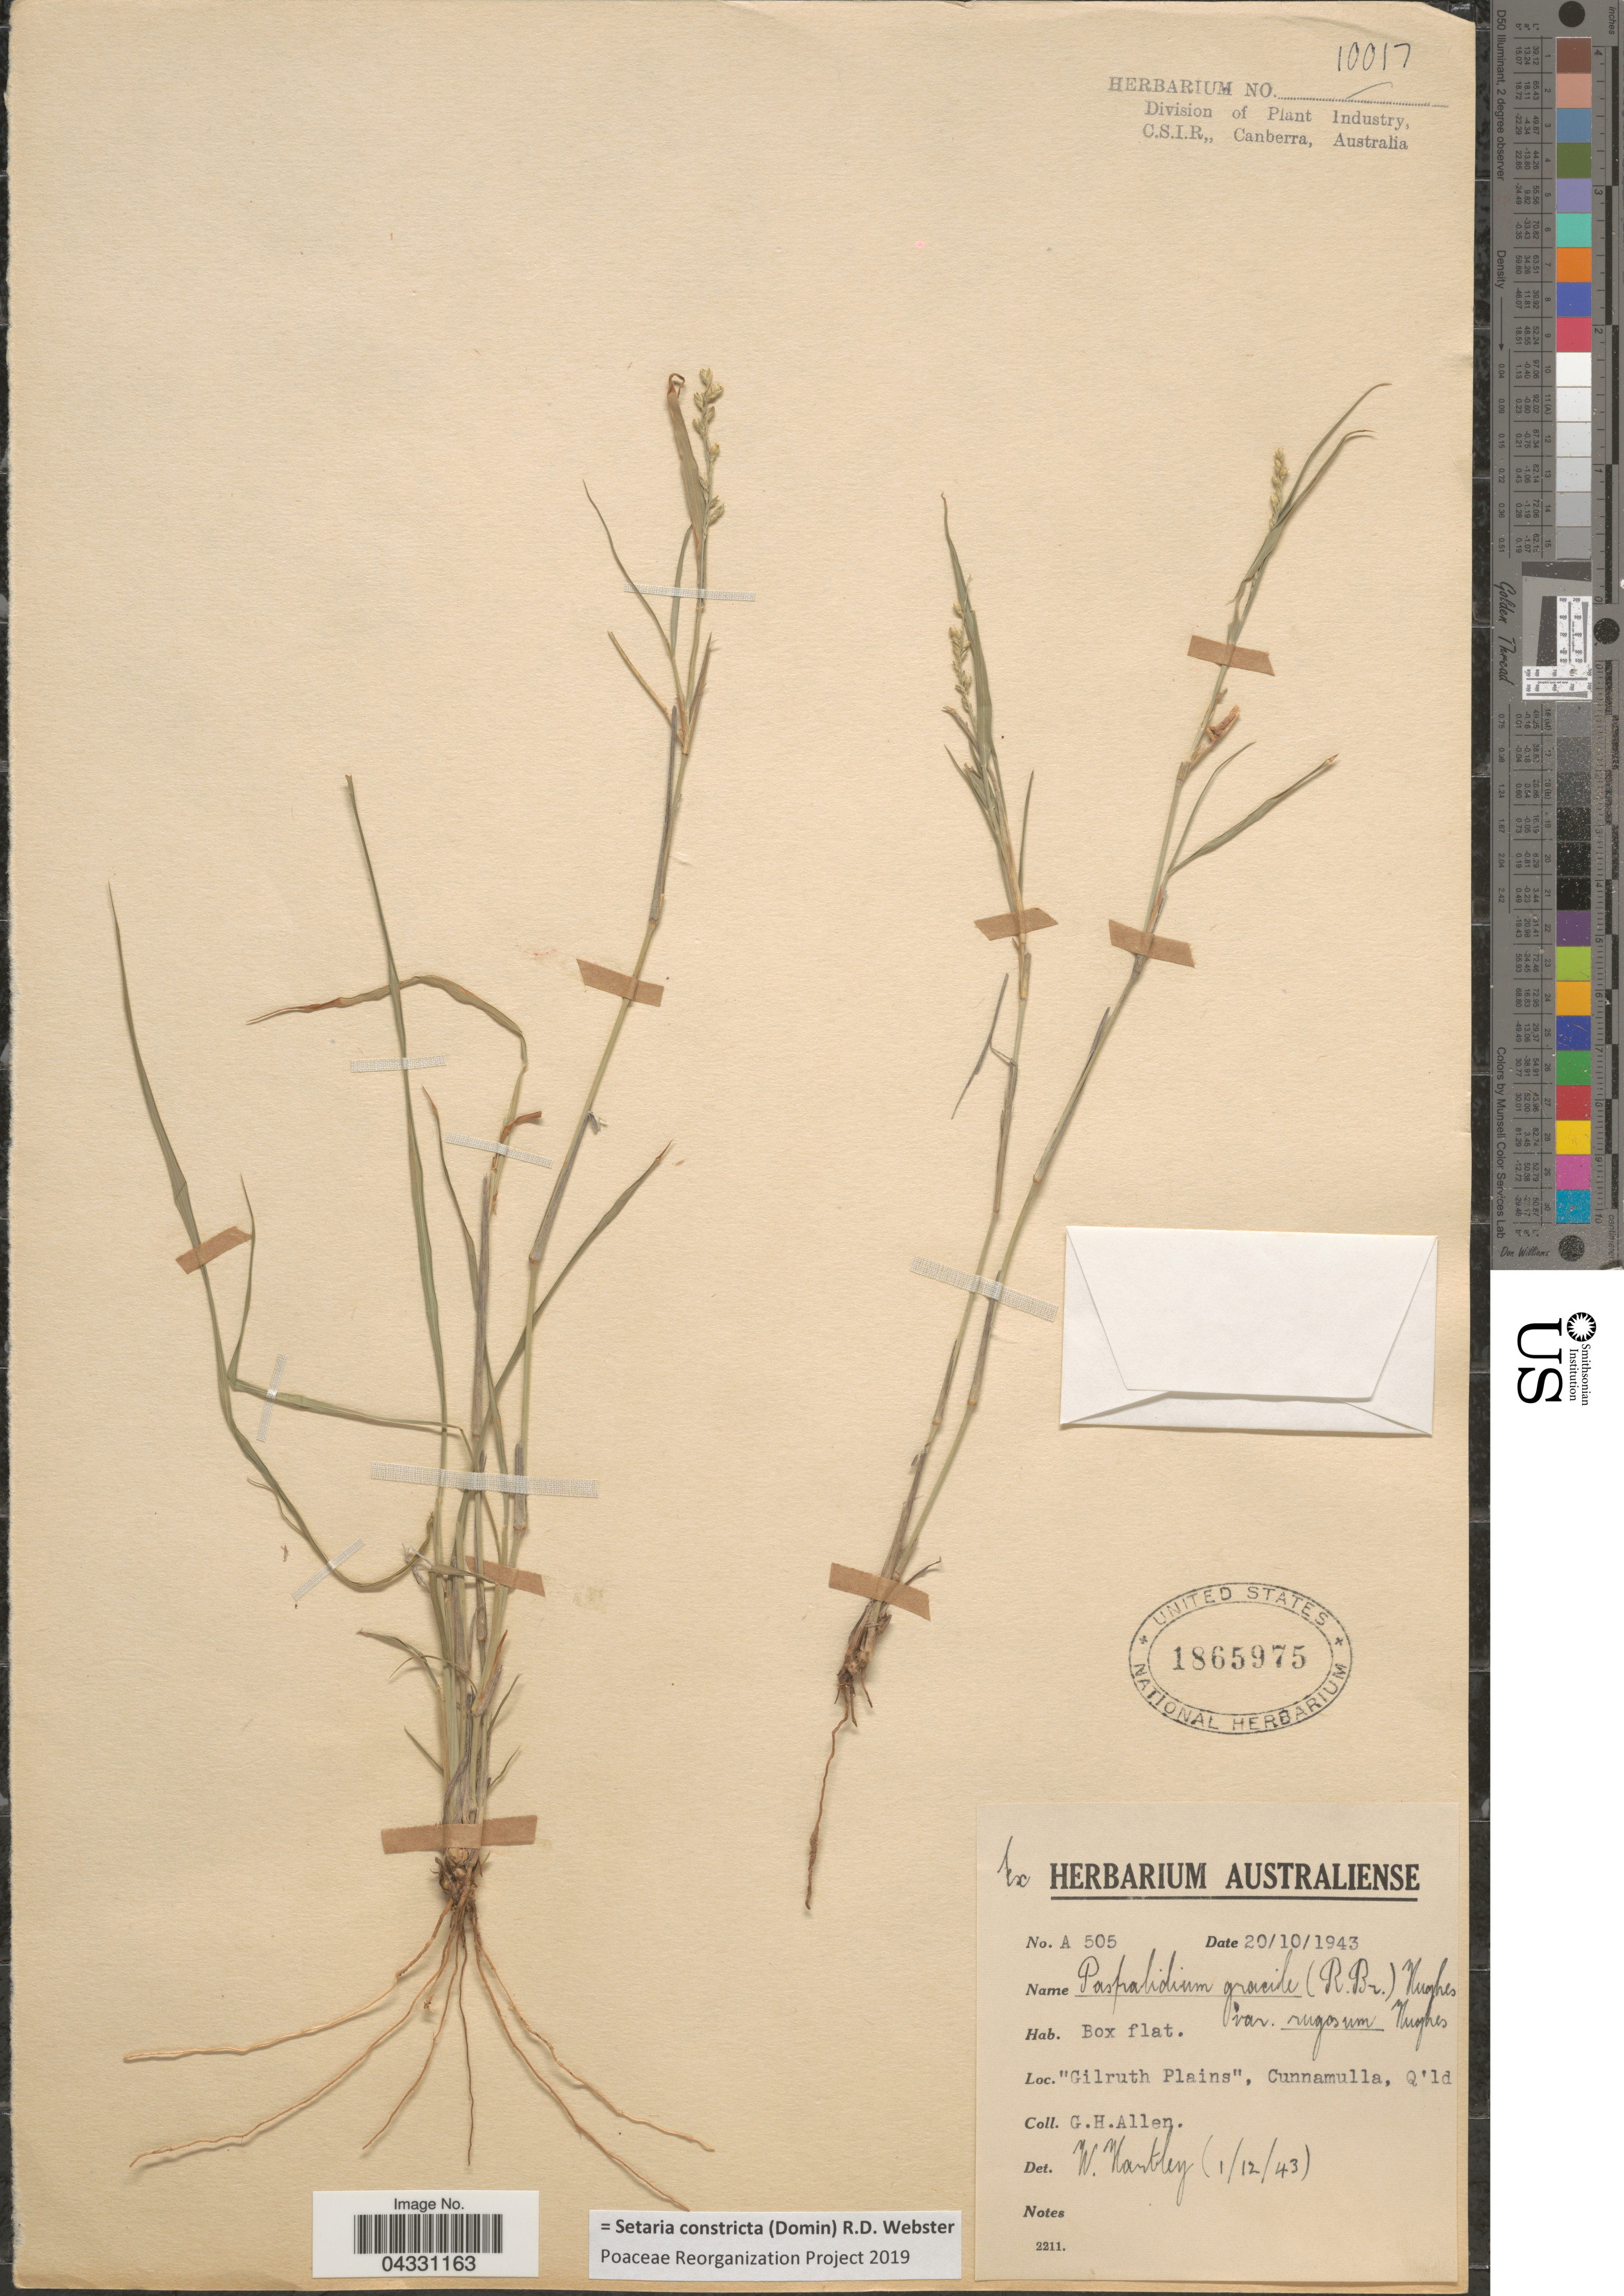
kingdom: Plantae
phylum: Tracheophyta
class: Liliopsida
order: Poales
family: Poaceae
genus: Setaria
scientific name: Setaria constricta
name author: (Domin) R.D. Webster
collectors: G. Allen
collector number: A505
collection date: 1943-10-20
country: Australia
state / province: Queensland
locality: Gilruth Plains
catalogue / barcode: US 1865975